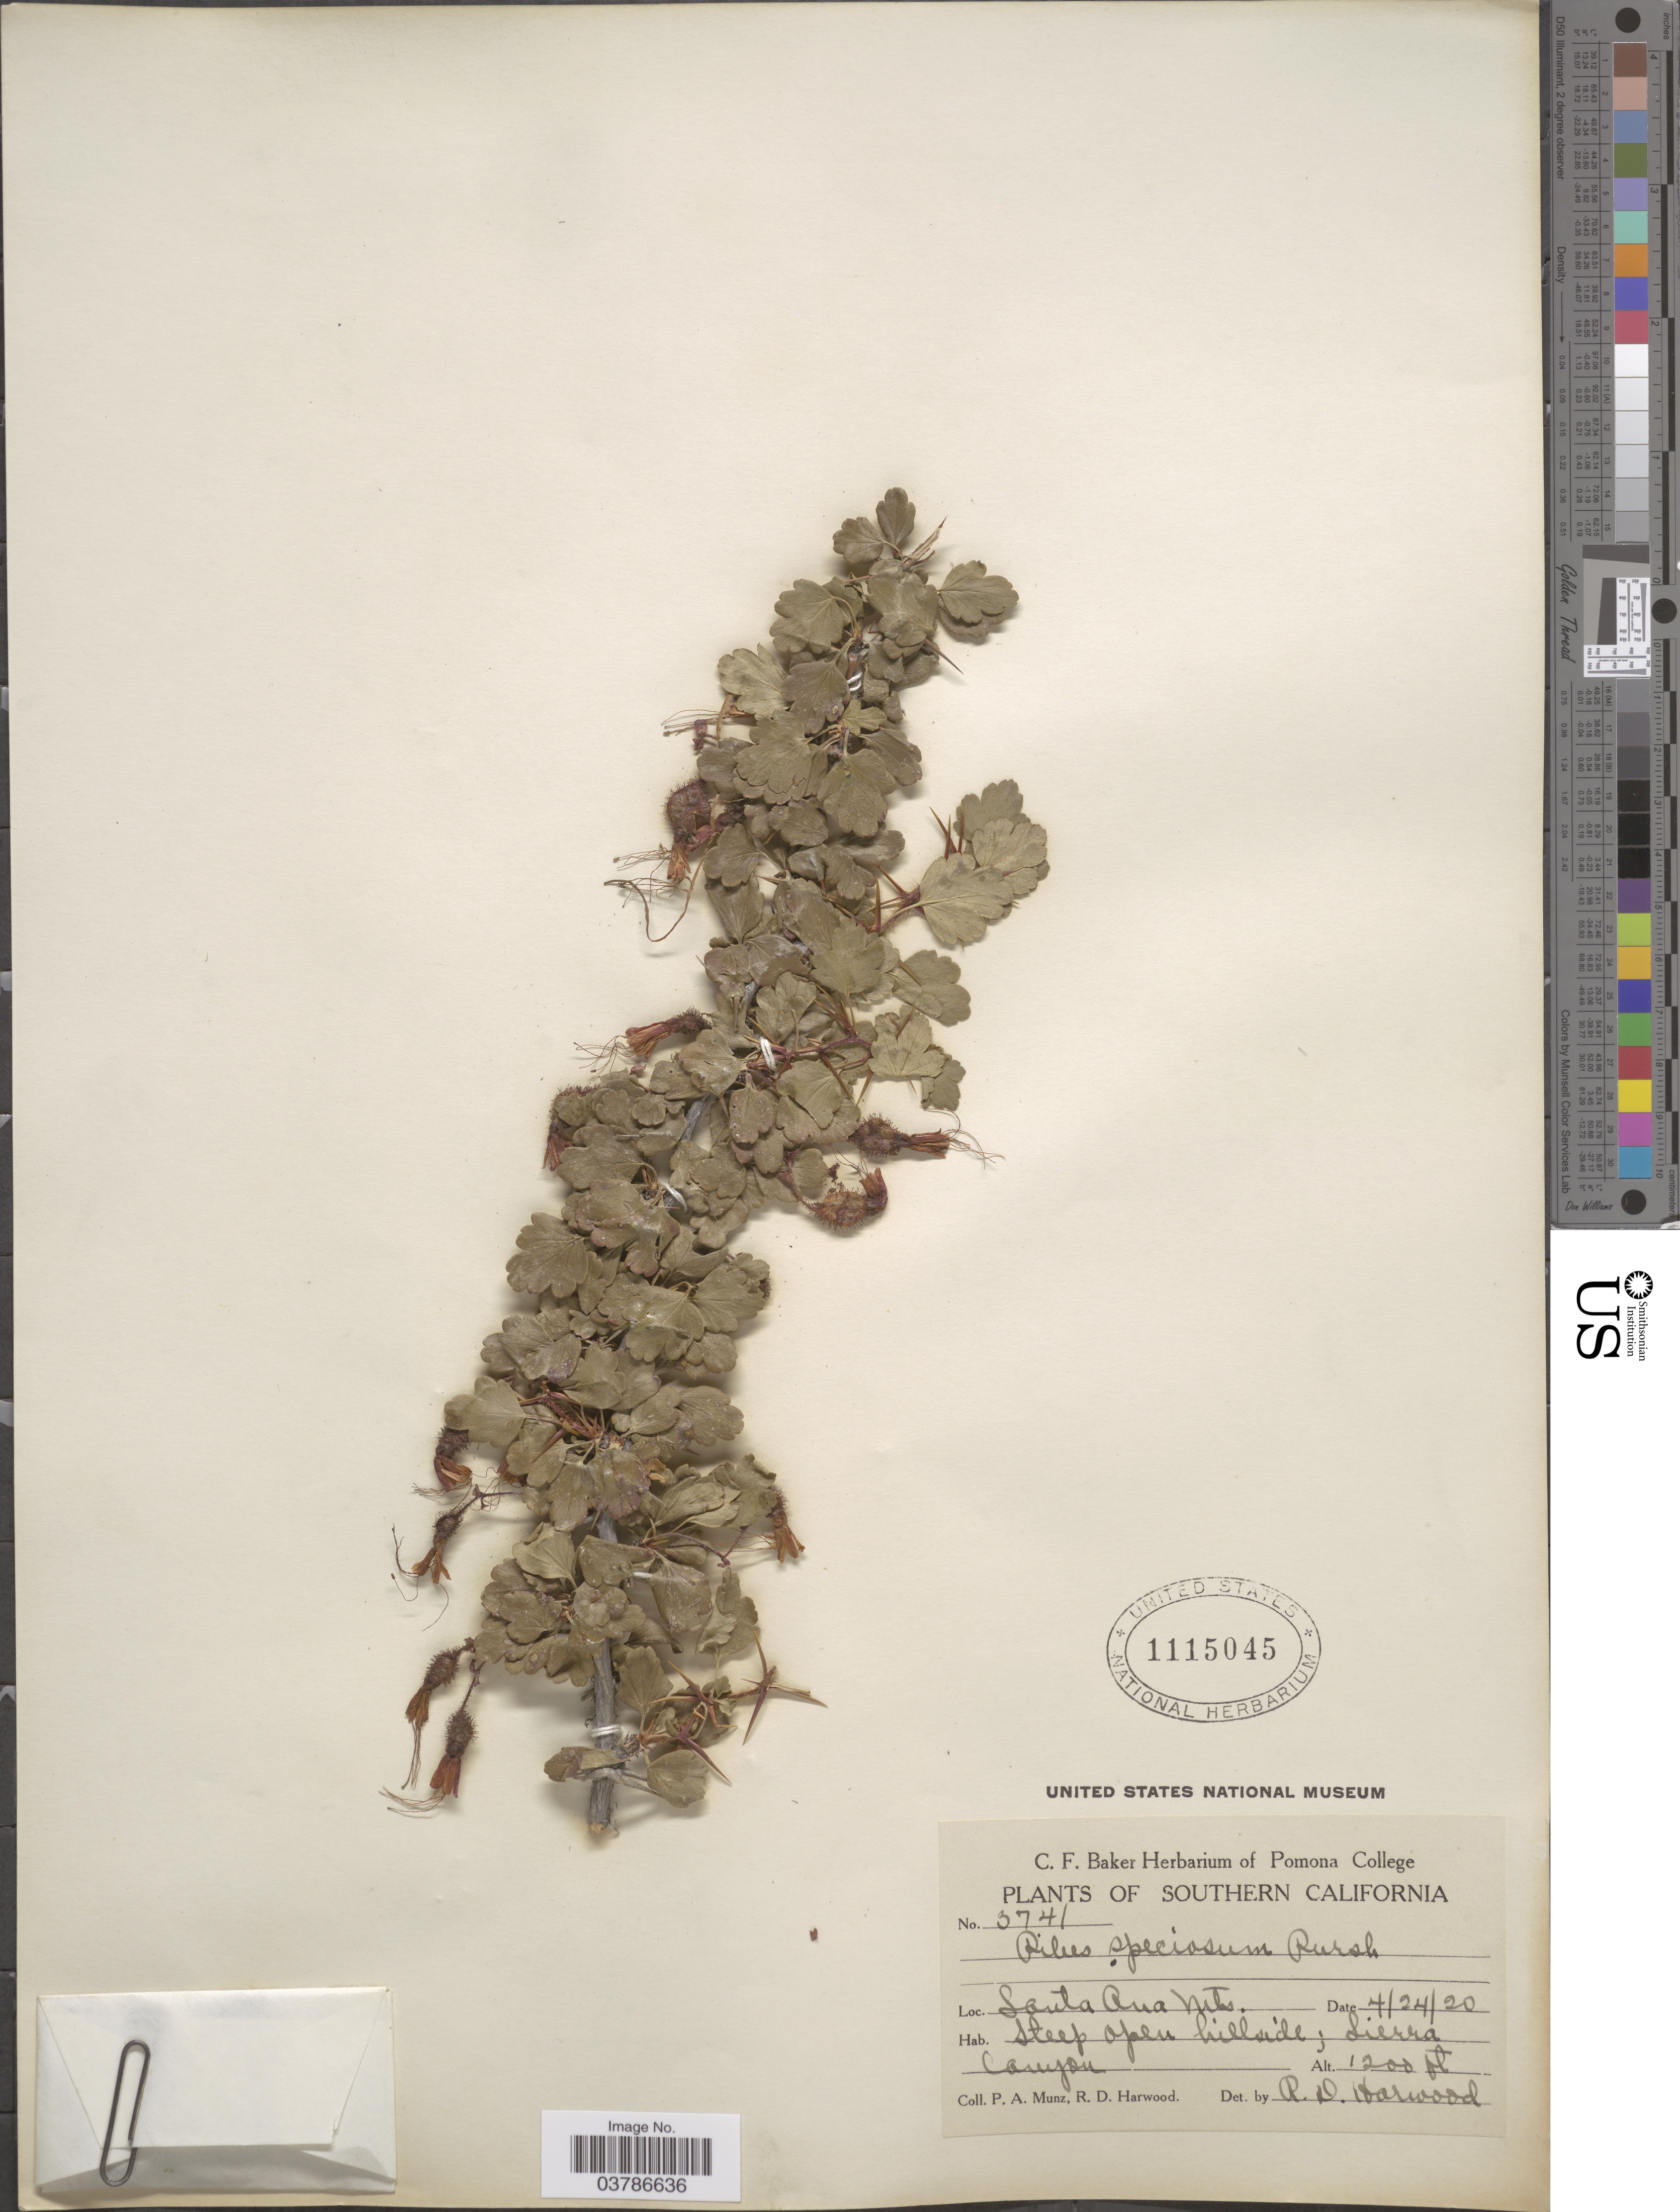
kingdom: Plantae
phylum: Tracheophyta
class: Magnoliopsida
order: Saxifragales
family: Grossulariaceae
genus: Ribes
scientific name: Ribes speciosum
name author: Pursh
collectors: P. A. Munz & R. Harwood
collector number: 3741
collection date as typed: Transcribed d/m/y: 24/4/20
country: United States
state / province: California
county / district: Los Angeles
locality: Southern California. Santa Ana Mts. Sierra Canyon.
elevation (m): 366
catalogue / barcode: US 1115045